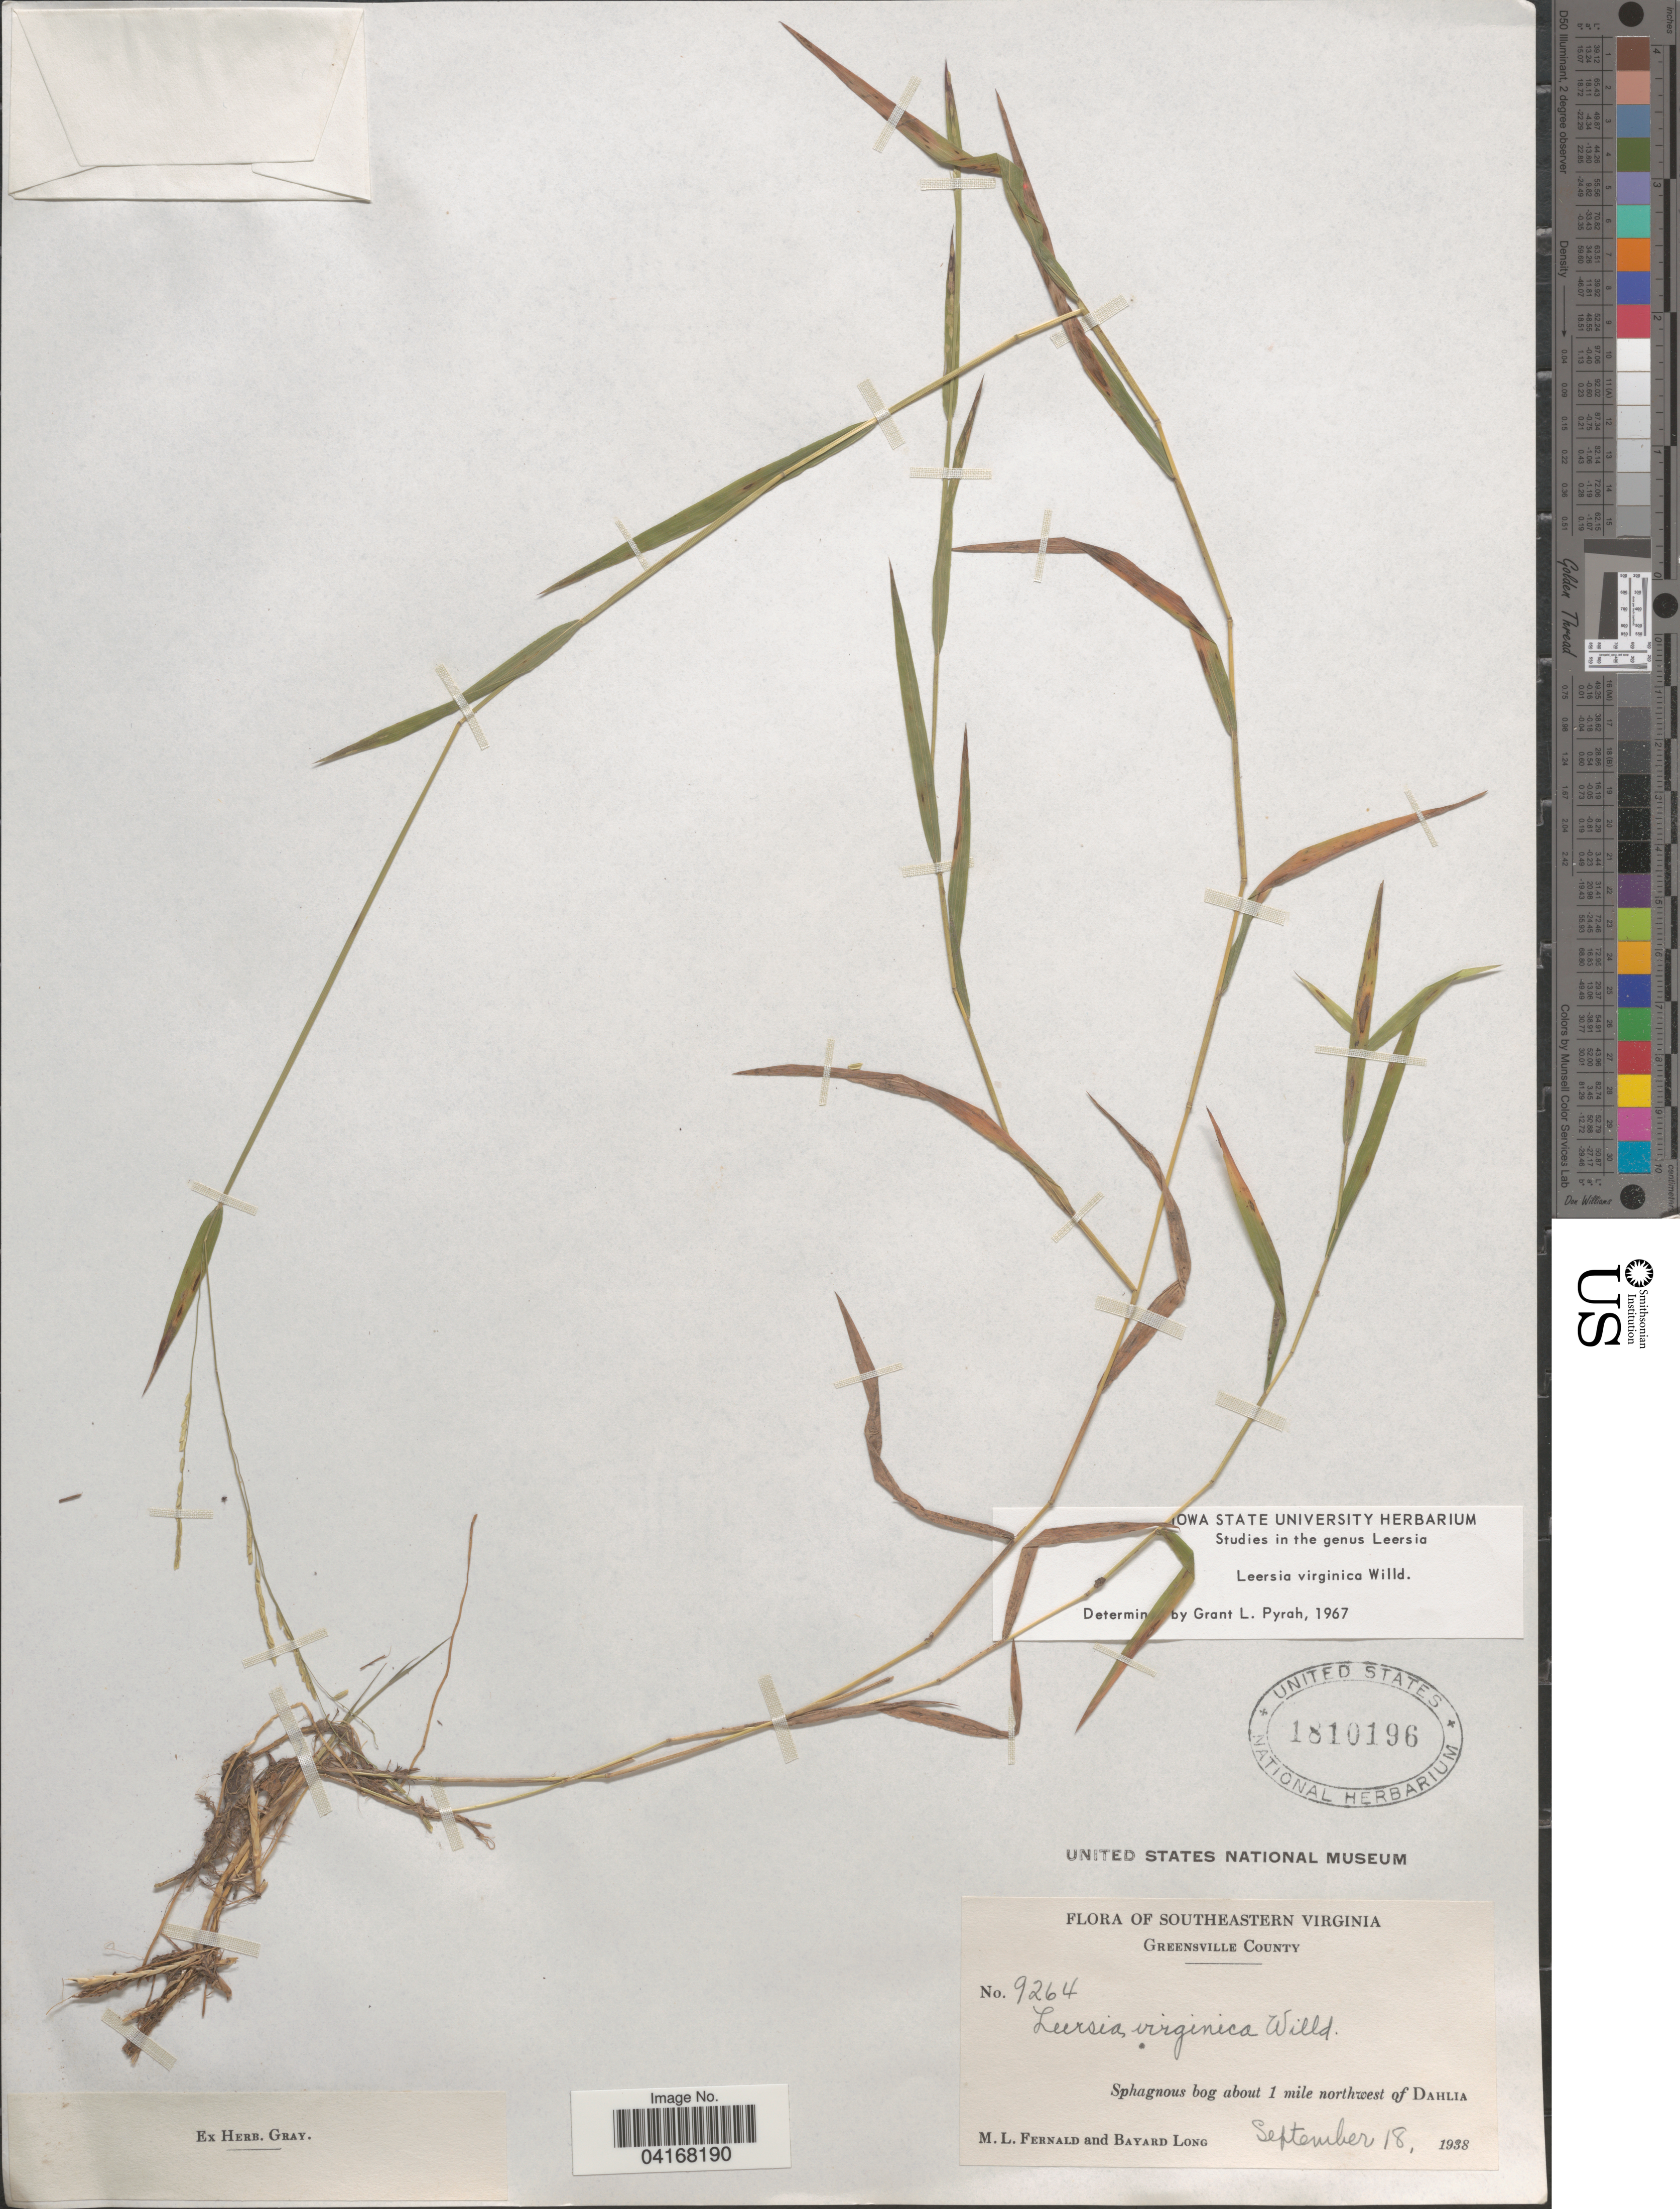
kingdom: Plantae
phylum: Tracheophyta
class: Liliopsida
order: Poales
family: Poaceae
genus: Leersia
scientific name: Leersia virginica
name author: Willd.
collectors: M. L. Fernald & B. Long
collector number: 9264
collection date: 1938-09-18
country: United States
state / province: Virginia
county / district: Greensville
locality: Southeastern Virginia. Greensville County. Sphagnous bog about 1 mile northwest of Dahlia.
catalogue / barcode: US 1810196